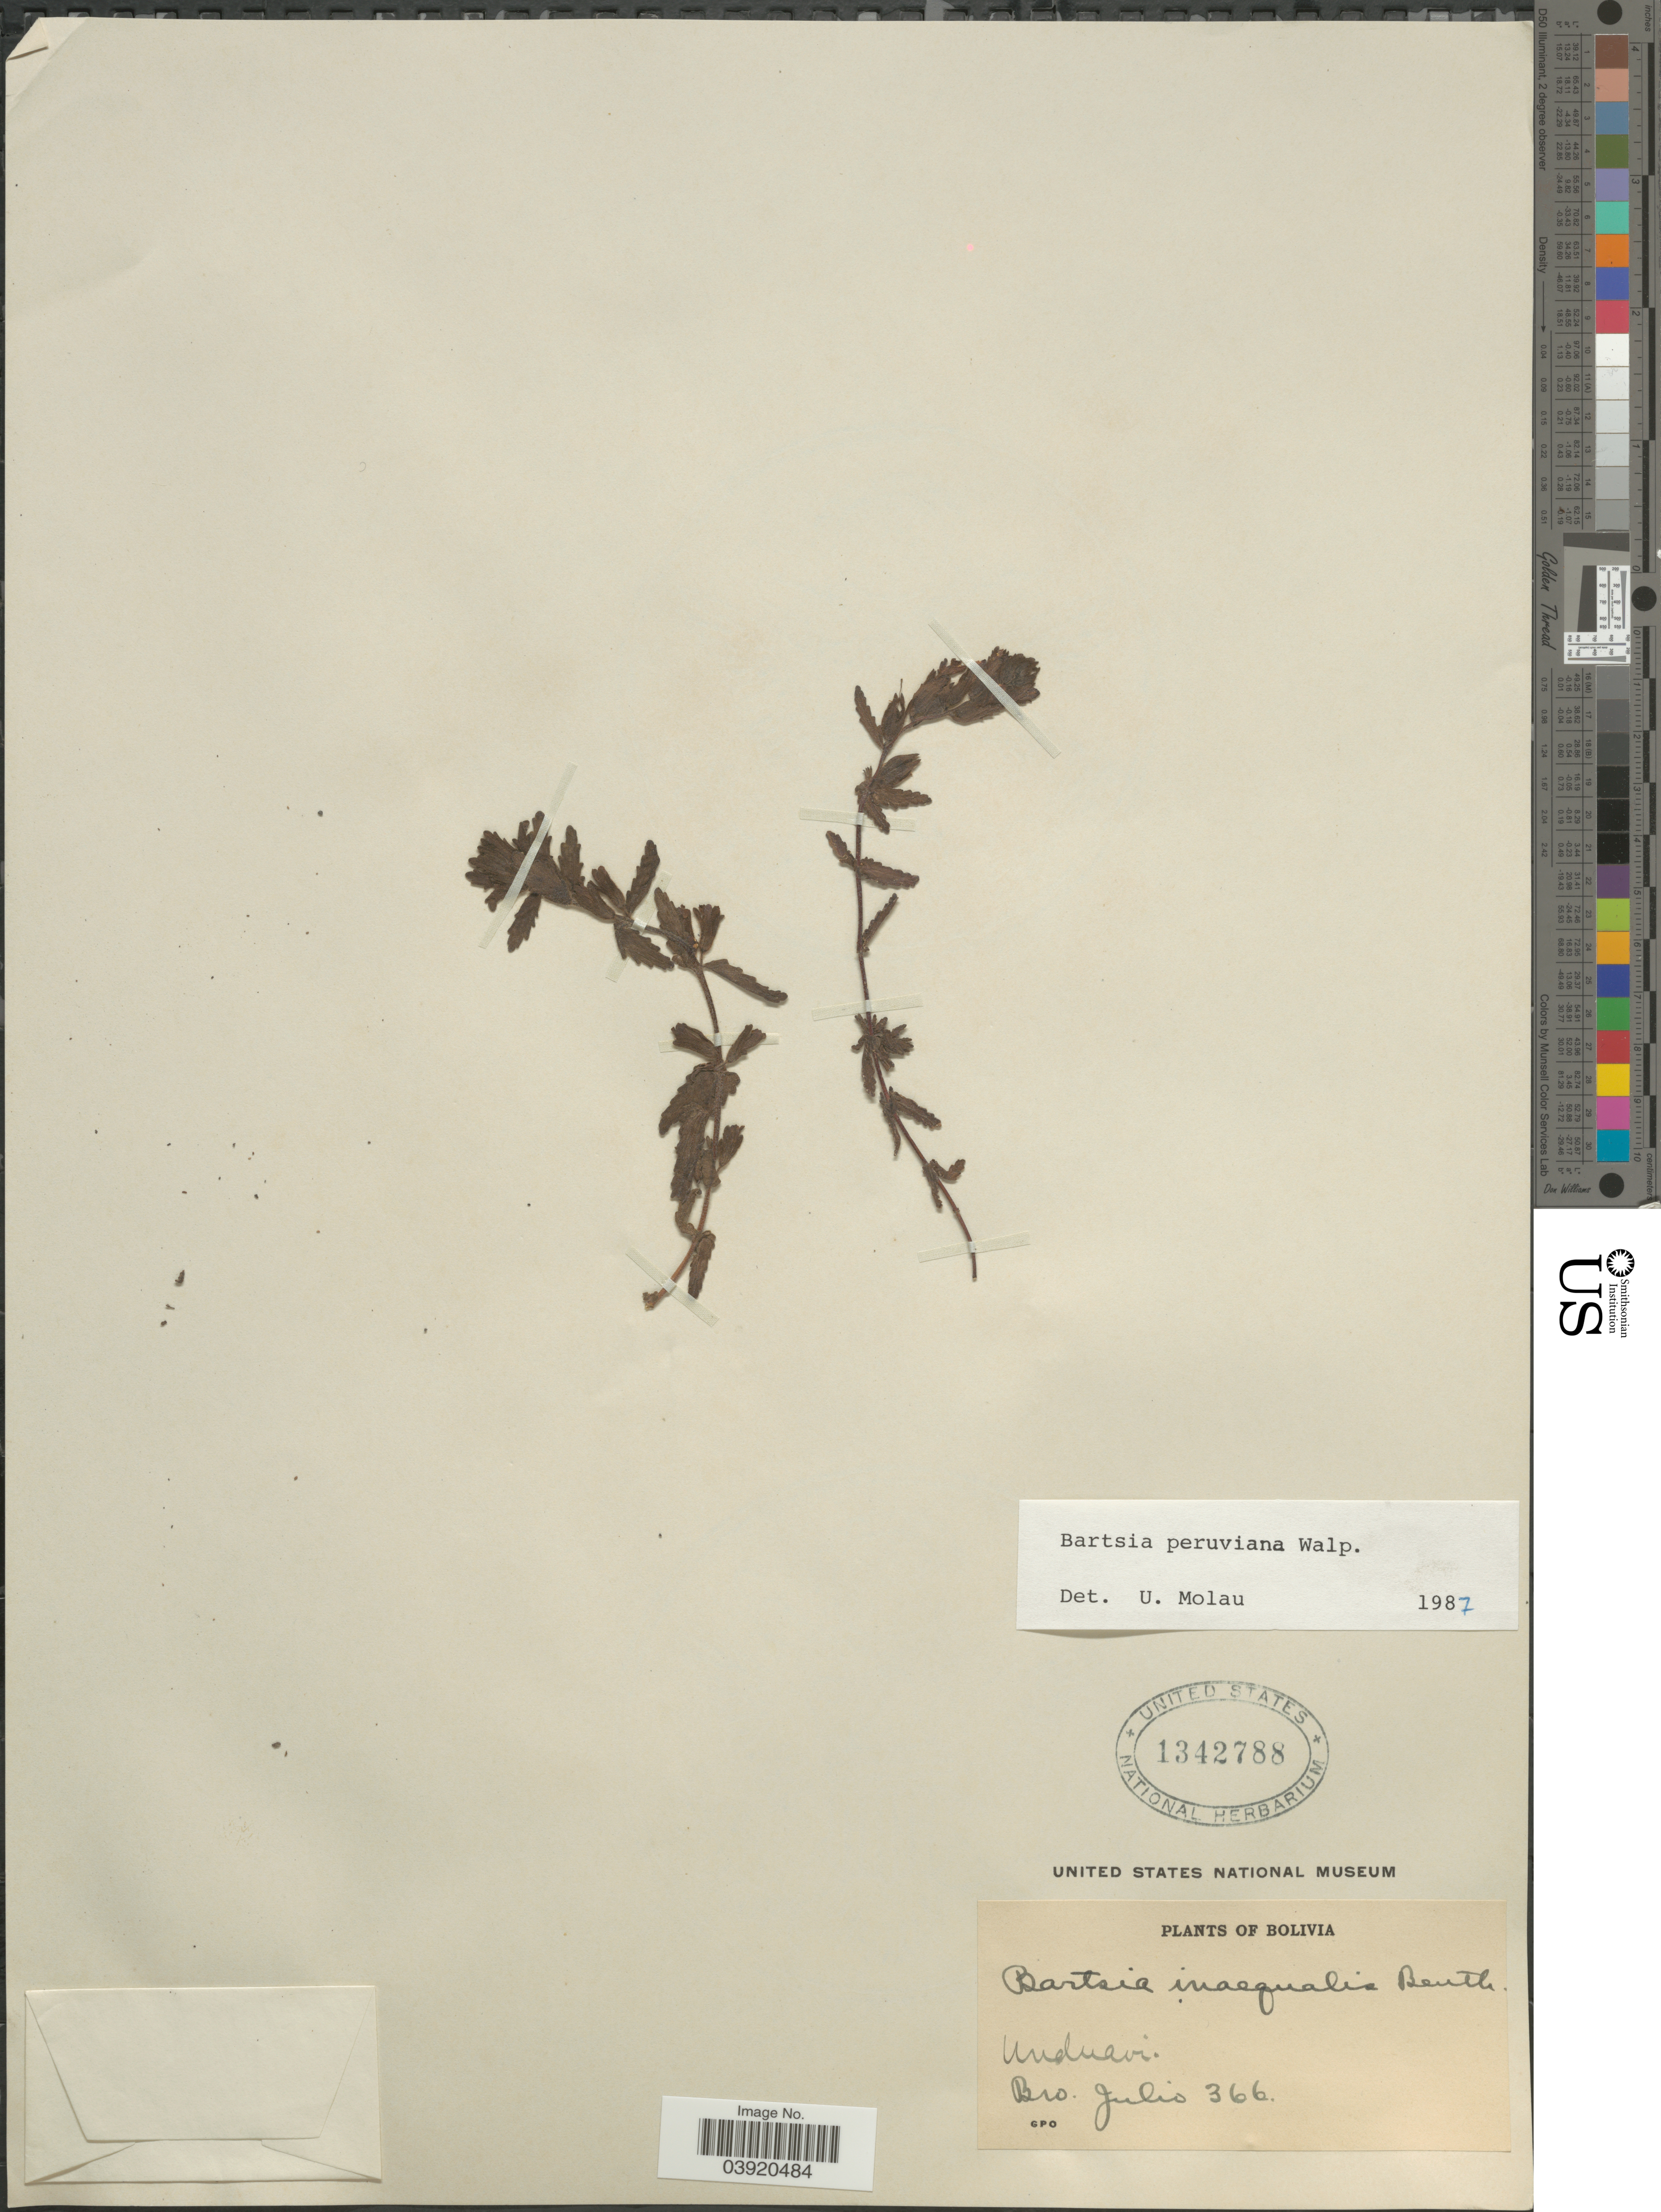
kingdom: Plantae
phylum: Tracheophyta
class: Magnoliopsida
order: Lamiales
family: Orobanchaceae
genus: Bartsia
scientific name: Bartsia peruviana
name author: Walp.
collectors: Bro. Julio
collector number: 366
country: Bolivia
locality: Unduavi.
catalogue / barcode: US 1342788